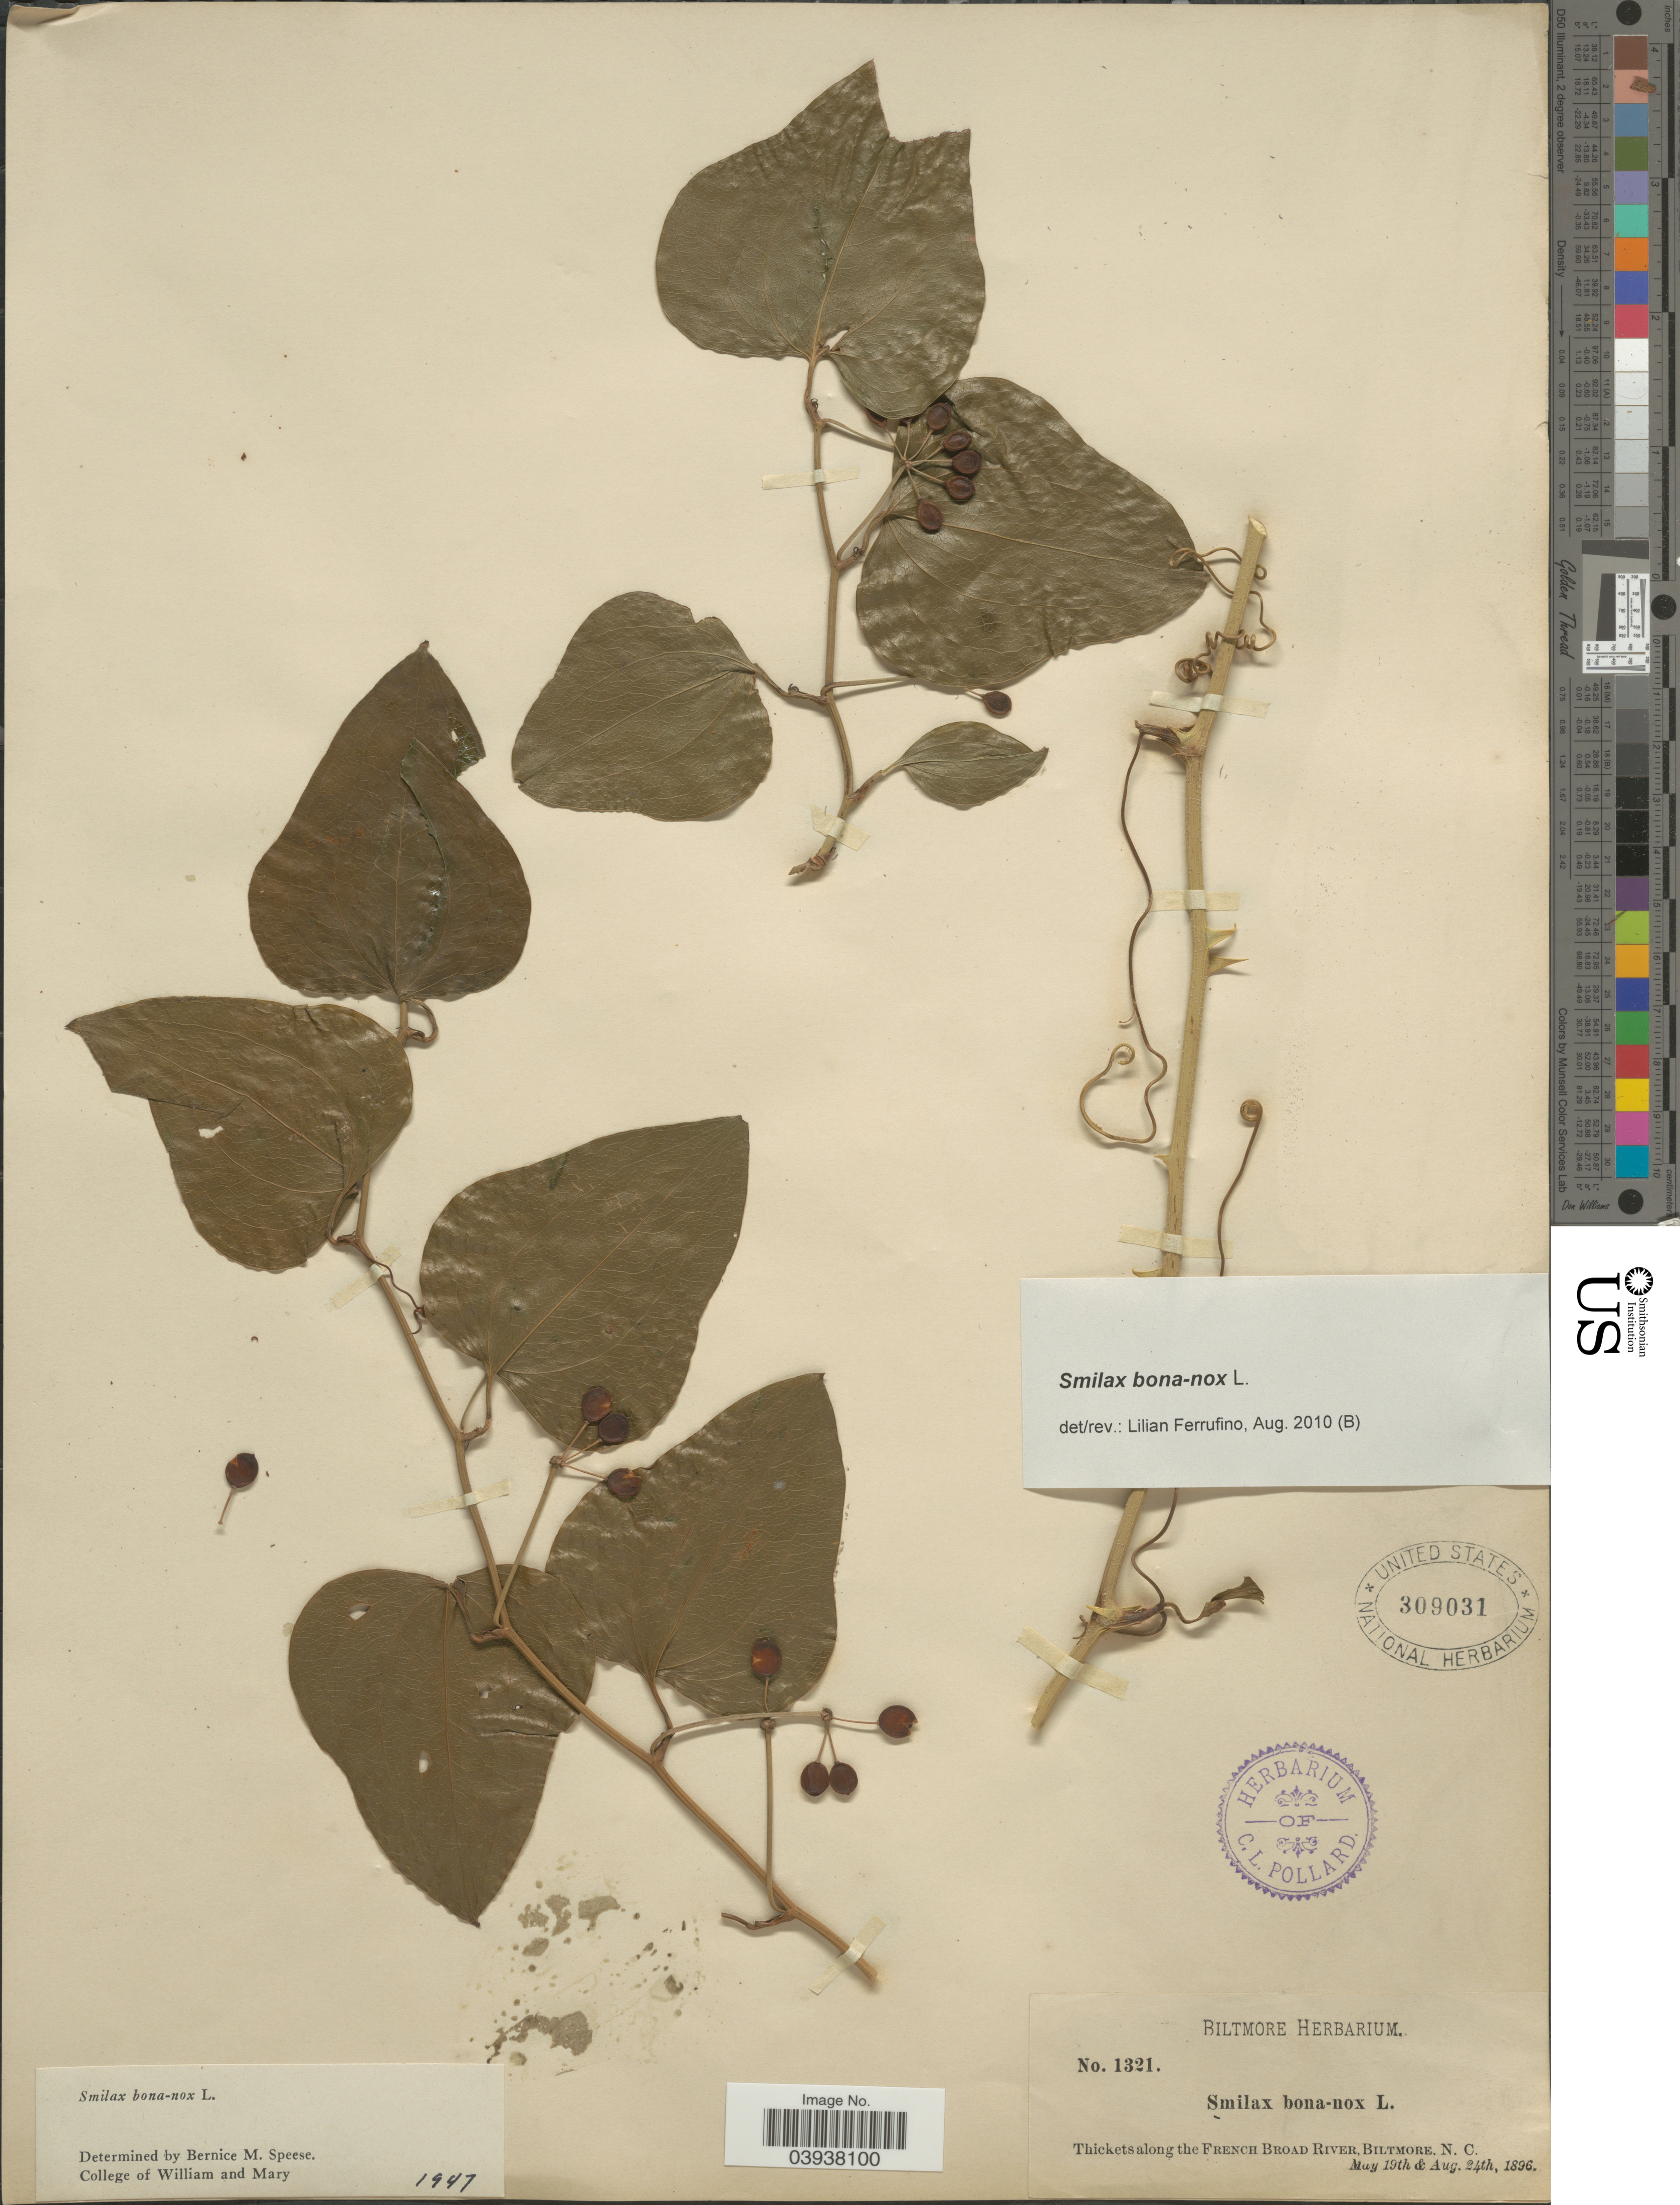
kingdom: Plantae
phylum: Tracheophyta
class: Liliopsida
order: Liliales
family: Smilacaceae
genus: Smilax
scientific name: Smilax bona-nox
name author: L.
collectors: ex herb. Biltmore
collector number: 1321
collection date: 1896-05-19/1896-08-24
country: United States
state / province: North Carolina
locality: Thickets along the French Broad River, Biltmore.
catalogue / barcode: US 309031